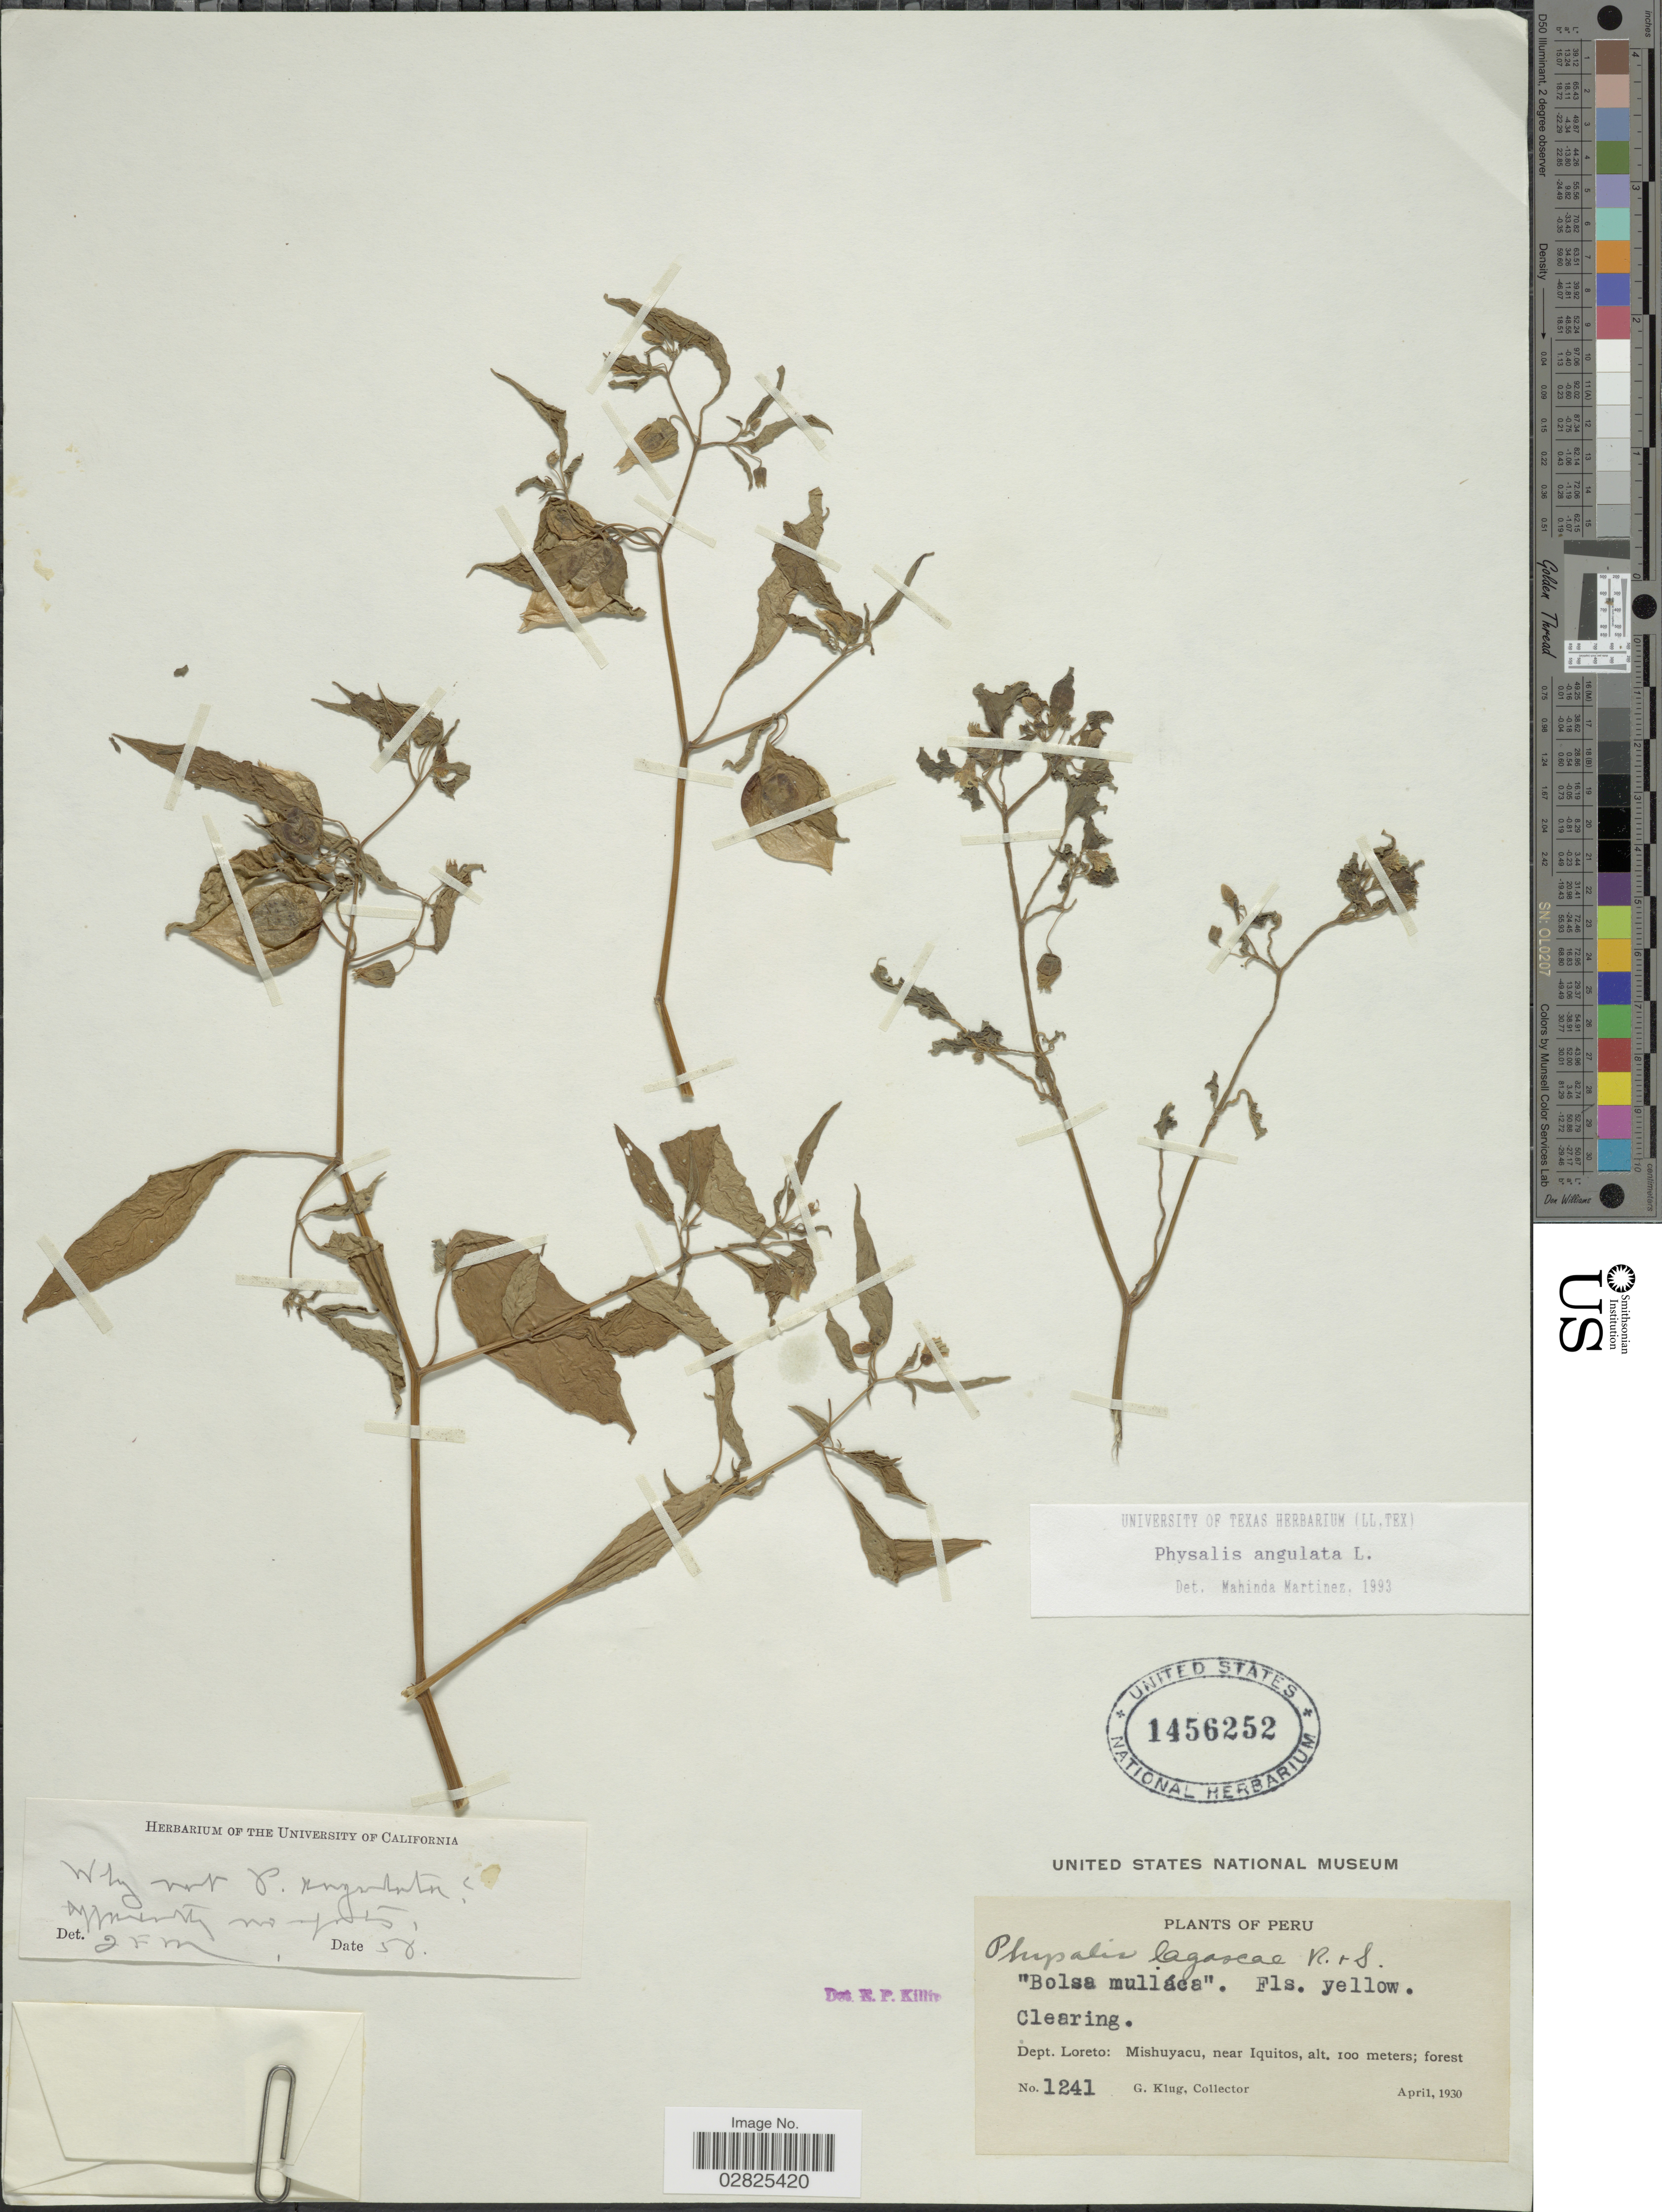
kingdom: Plantae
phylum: Tracheophyta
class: Magnoliopsida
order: Solanales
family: Solanaceae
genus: Physalis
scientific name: Physalis angulata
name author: L.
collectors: G. Klug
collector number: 1241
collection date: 1930-04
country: Peru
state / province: Loreto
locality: Dept. Loreto: Mishuyacu, near Iquitos.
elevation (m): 100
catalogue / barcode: US 1456252